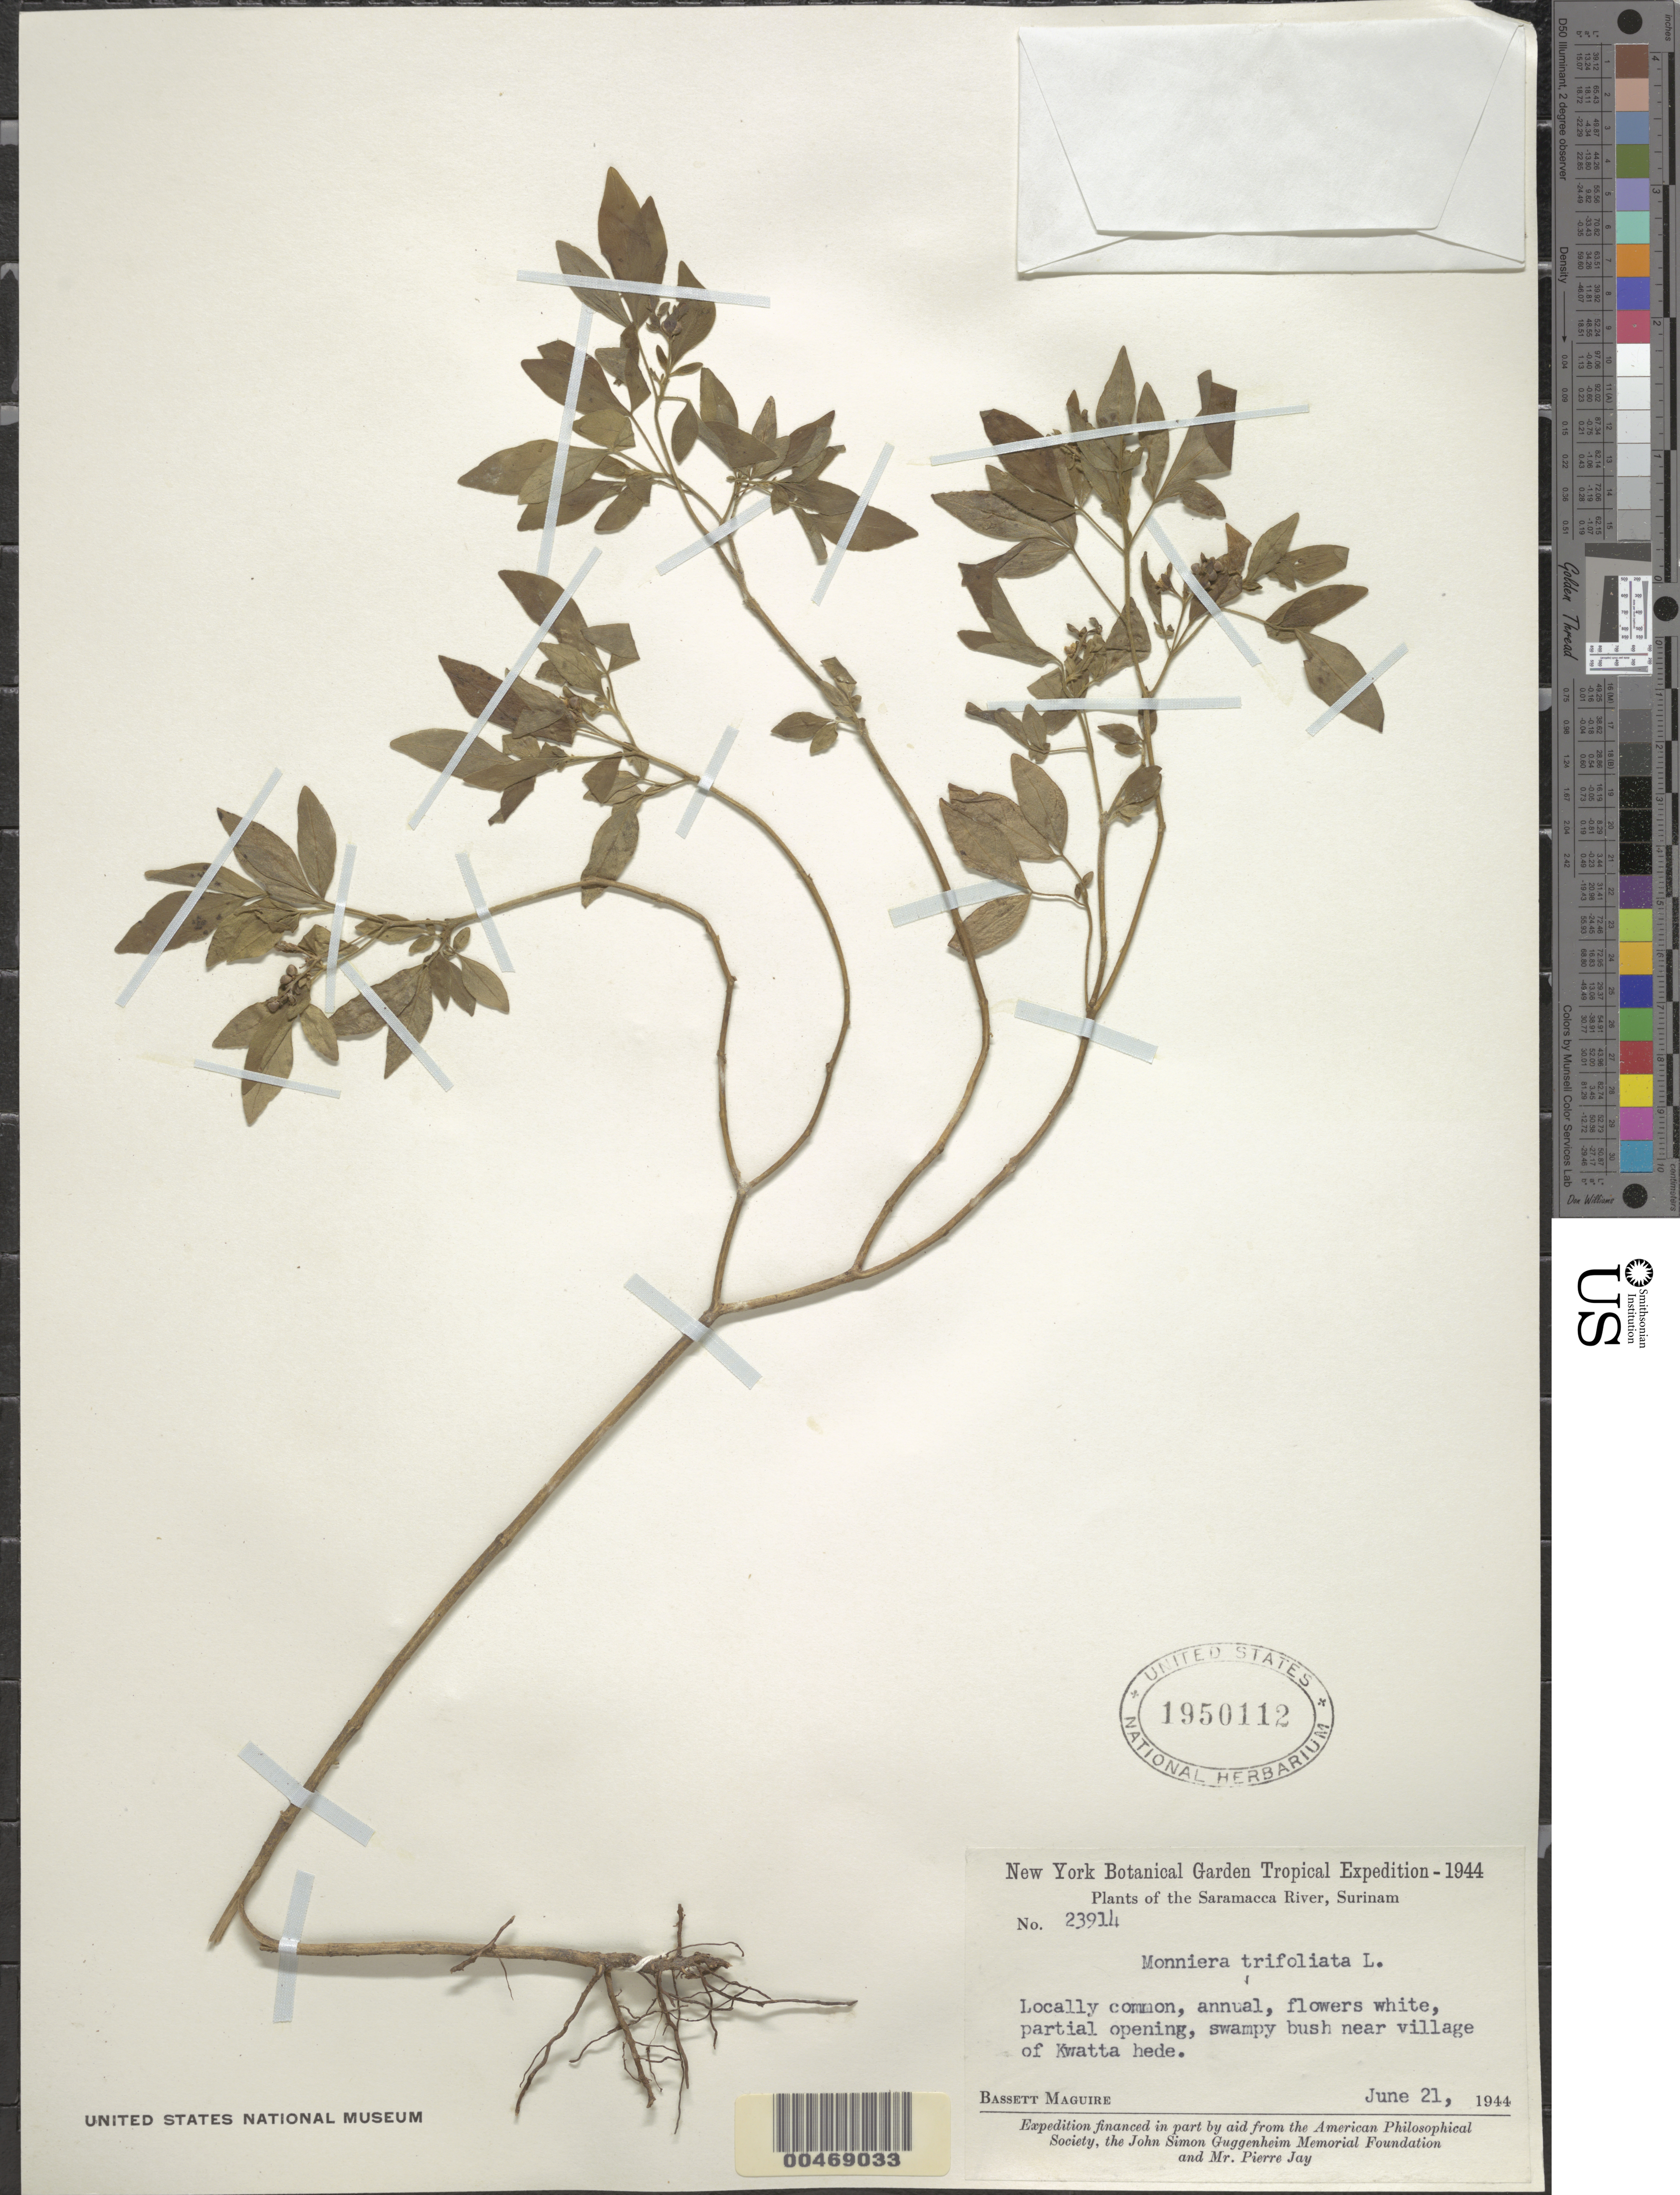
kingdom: Plantae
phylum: Tracheophyta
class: Magnoliopsida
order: Sapindales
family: Rutaceae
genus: Ertela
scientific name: Ertela trifolia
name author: (L.) Kuntze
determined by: Strong, Mark T., (BOT), Smithsonian Institution - National Museum of Natural History (UNITED STATES)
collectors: B. Maguire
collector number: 23914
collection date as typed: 21-Jun-44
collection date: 1944-06-21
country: Suriname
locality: Saramacca River, rear of Kwatta hede village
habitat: Swampy bush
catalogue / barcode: US 1950112